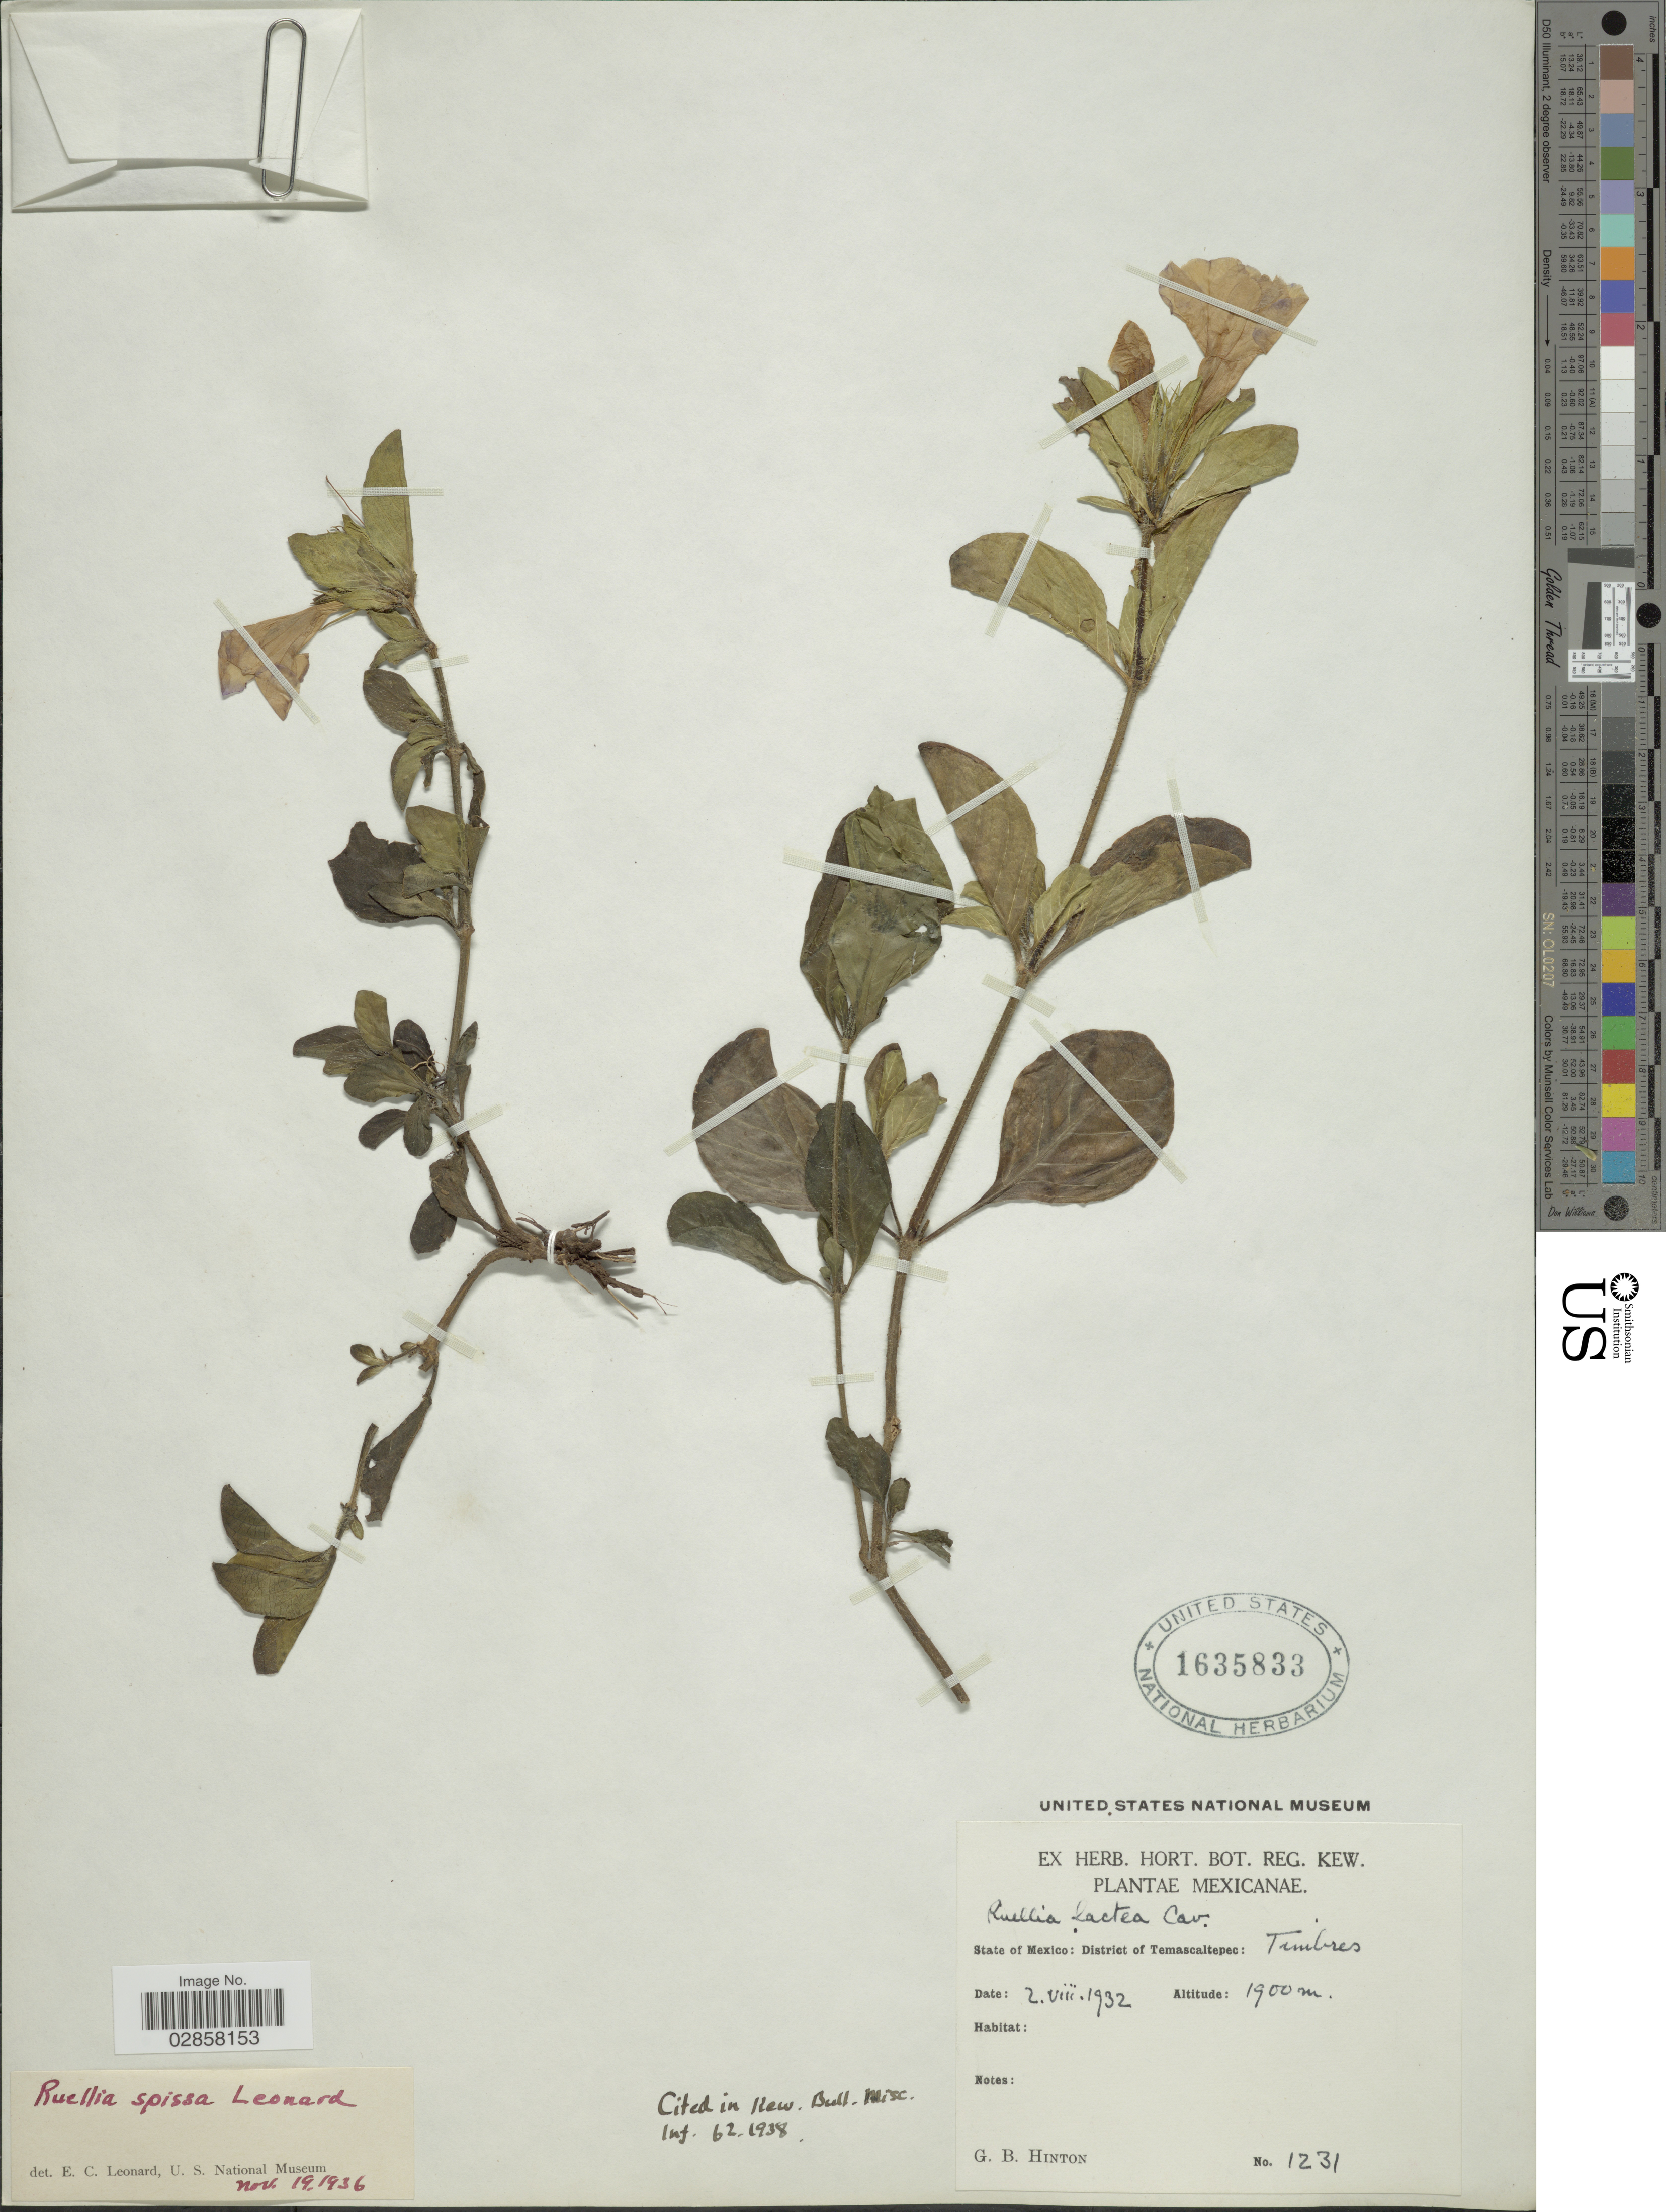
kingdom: Plantae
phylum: Tracheophyta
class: Magnoliopsida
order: Lamiales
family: Acanthaceae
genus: Ruellia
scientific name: Ruellia spissa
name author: Leonard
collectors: G. B. Hinton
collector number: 1231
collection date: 1932-08-02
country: Mexico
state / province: México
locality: District of Temascaltepec: Timbres.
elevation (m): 1900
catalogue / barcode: US 1635833